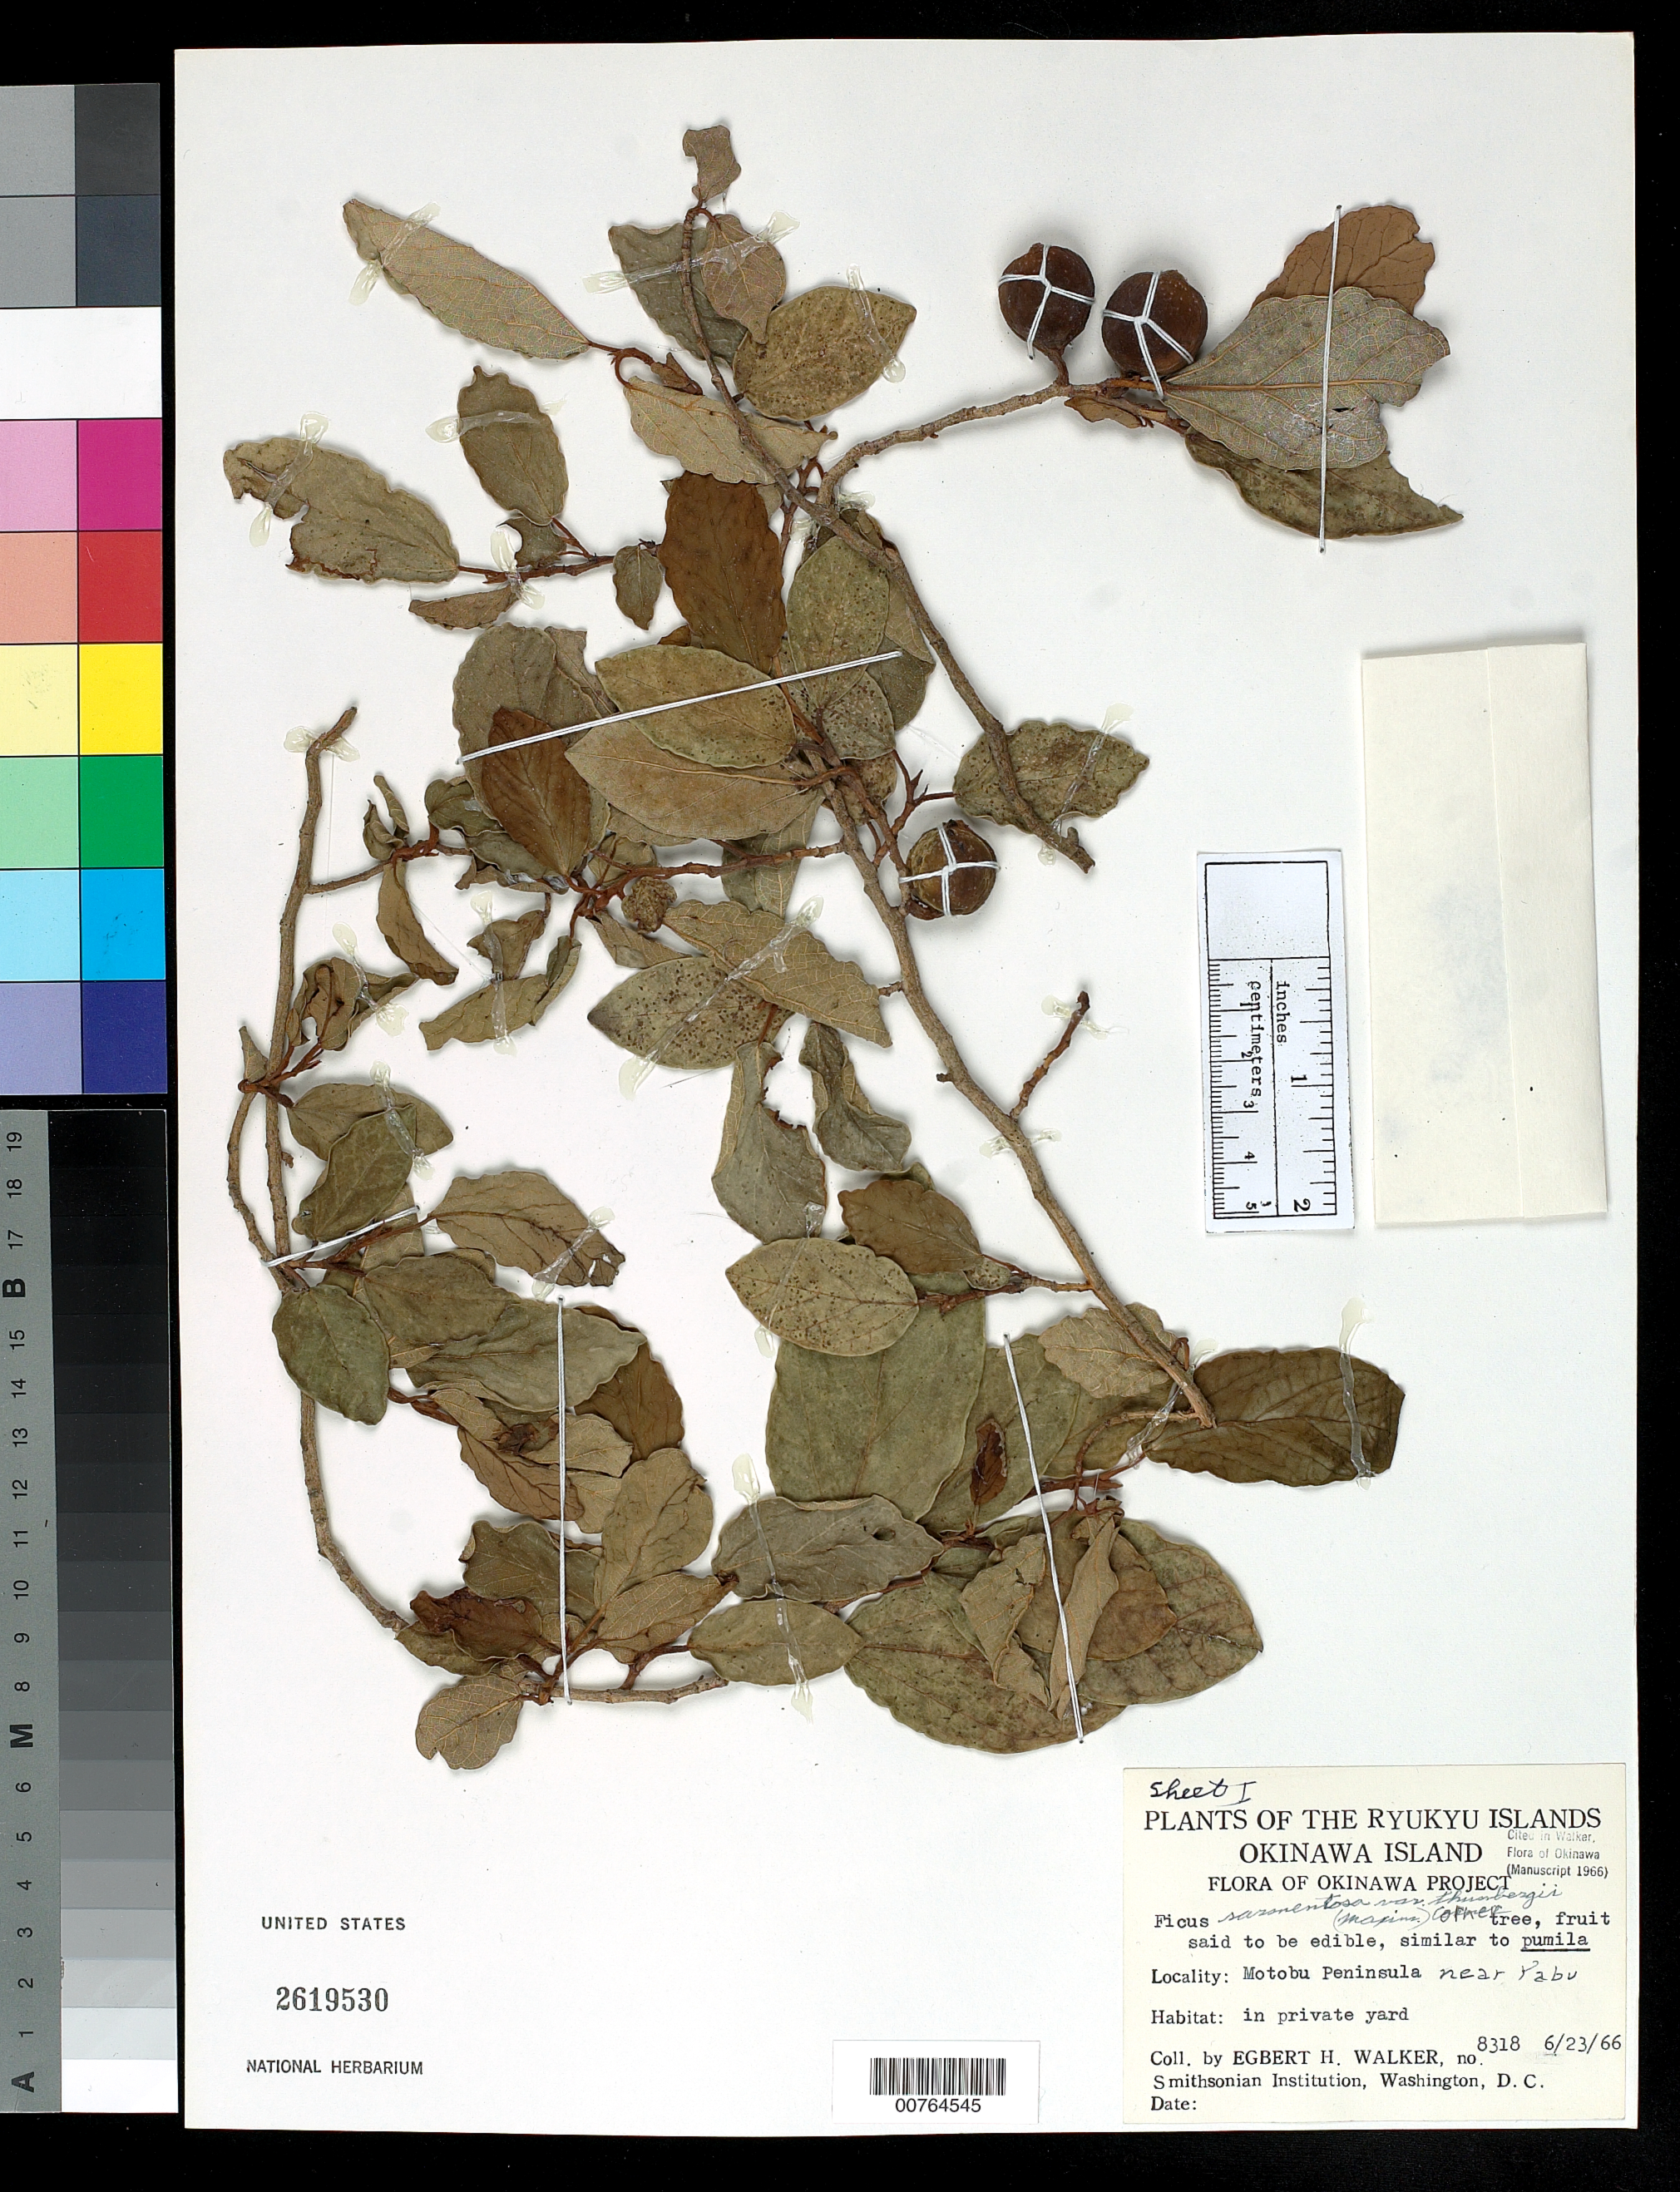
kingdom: Plantae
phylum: Tracheophyta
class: Magnoliopsida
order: Rosales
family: Moraceae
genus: Ficus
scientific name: Ficus sarmentosa var. thunbergii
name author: (Maxim.) Corner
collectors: E. H. Walker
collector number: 8318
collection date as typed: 23 Jun 1966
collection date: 1966-06-23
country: Japan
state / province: Okinawa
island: Okinawa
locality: Motobu Peninsula near Yabu.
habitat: In private yard.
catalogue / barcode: US 2619530